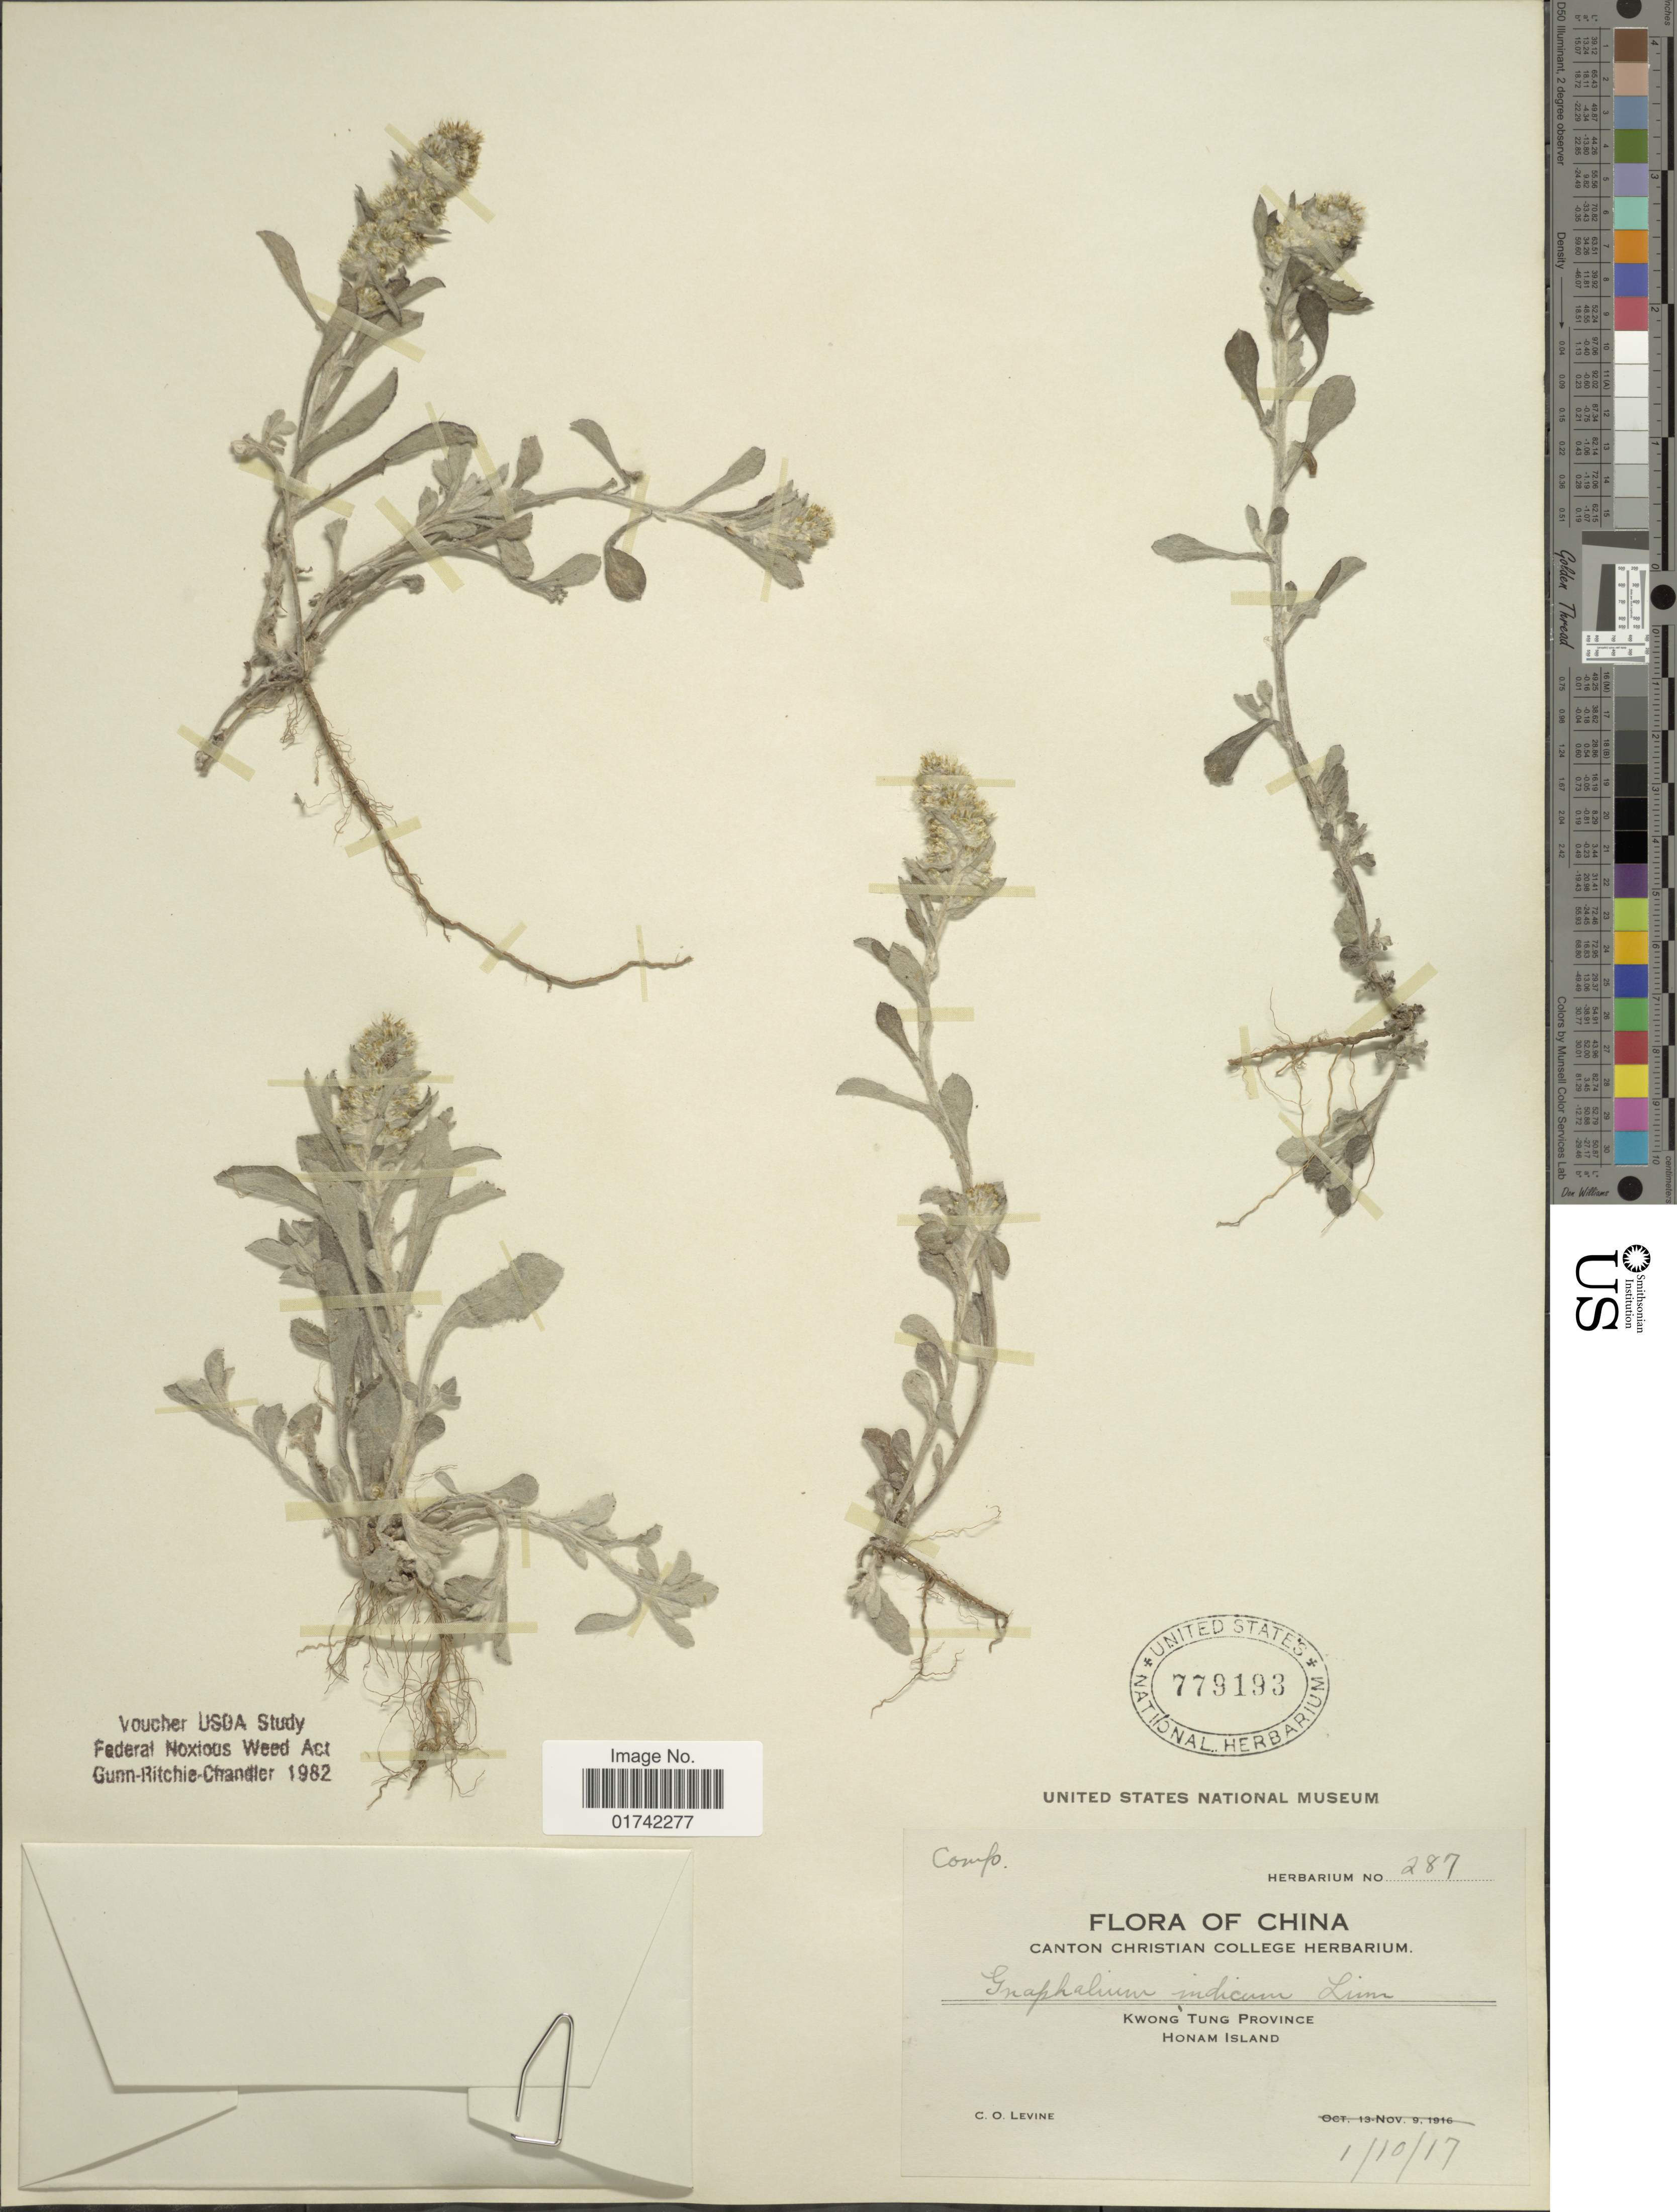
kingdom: Plantae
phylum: Tracheophyta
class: Magnoliopsida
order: Asterales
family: Asteraceae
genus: Helichrysum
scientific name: Helichrysum indicum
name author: (L.) Grierson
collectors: C. O. Levine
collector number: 287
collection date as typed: Transcribed d/m/y: 10/1/17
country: China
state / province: Guangdong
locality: Kwong Tung Province, Honam Island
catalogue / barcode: US 779193